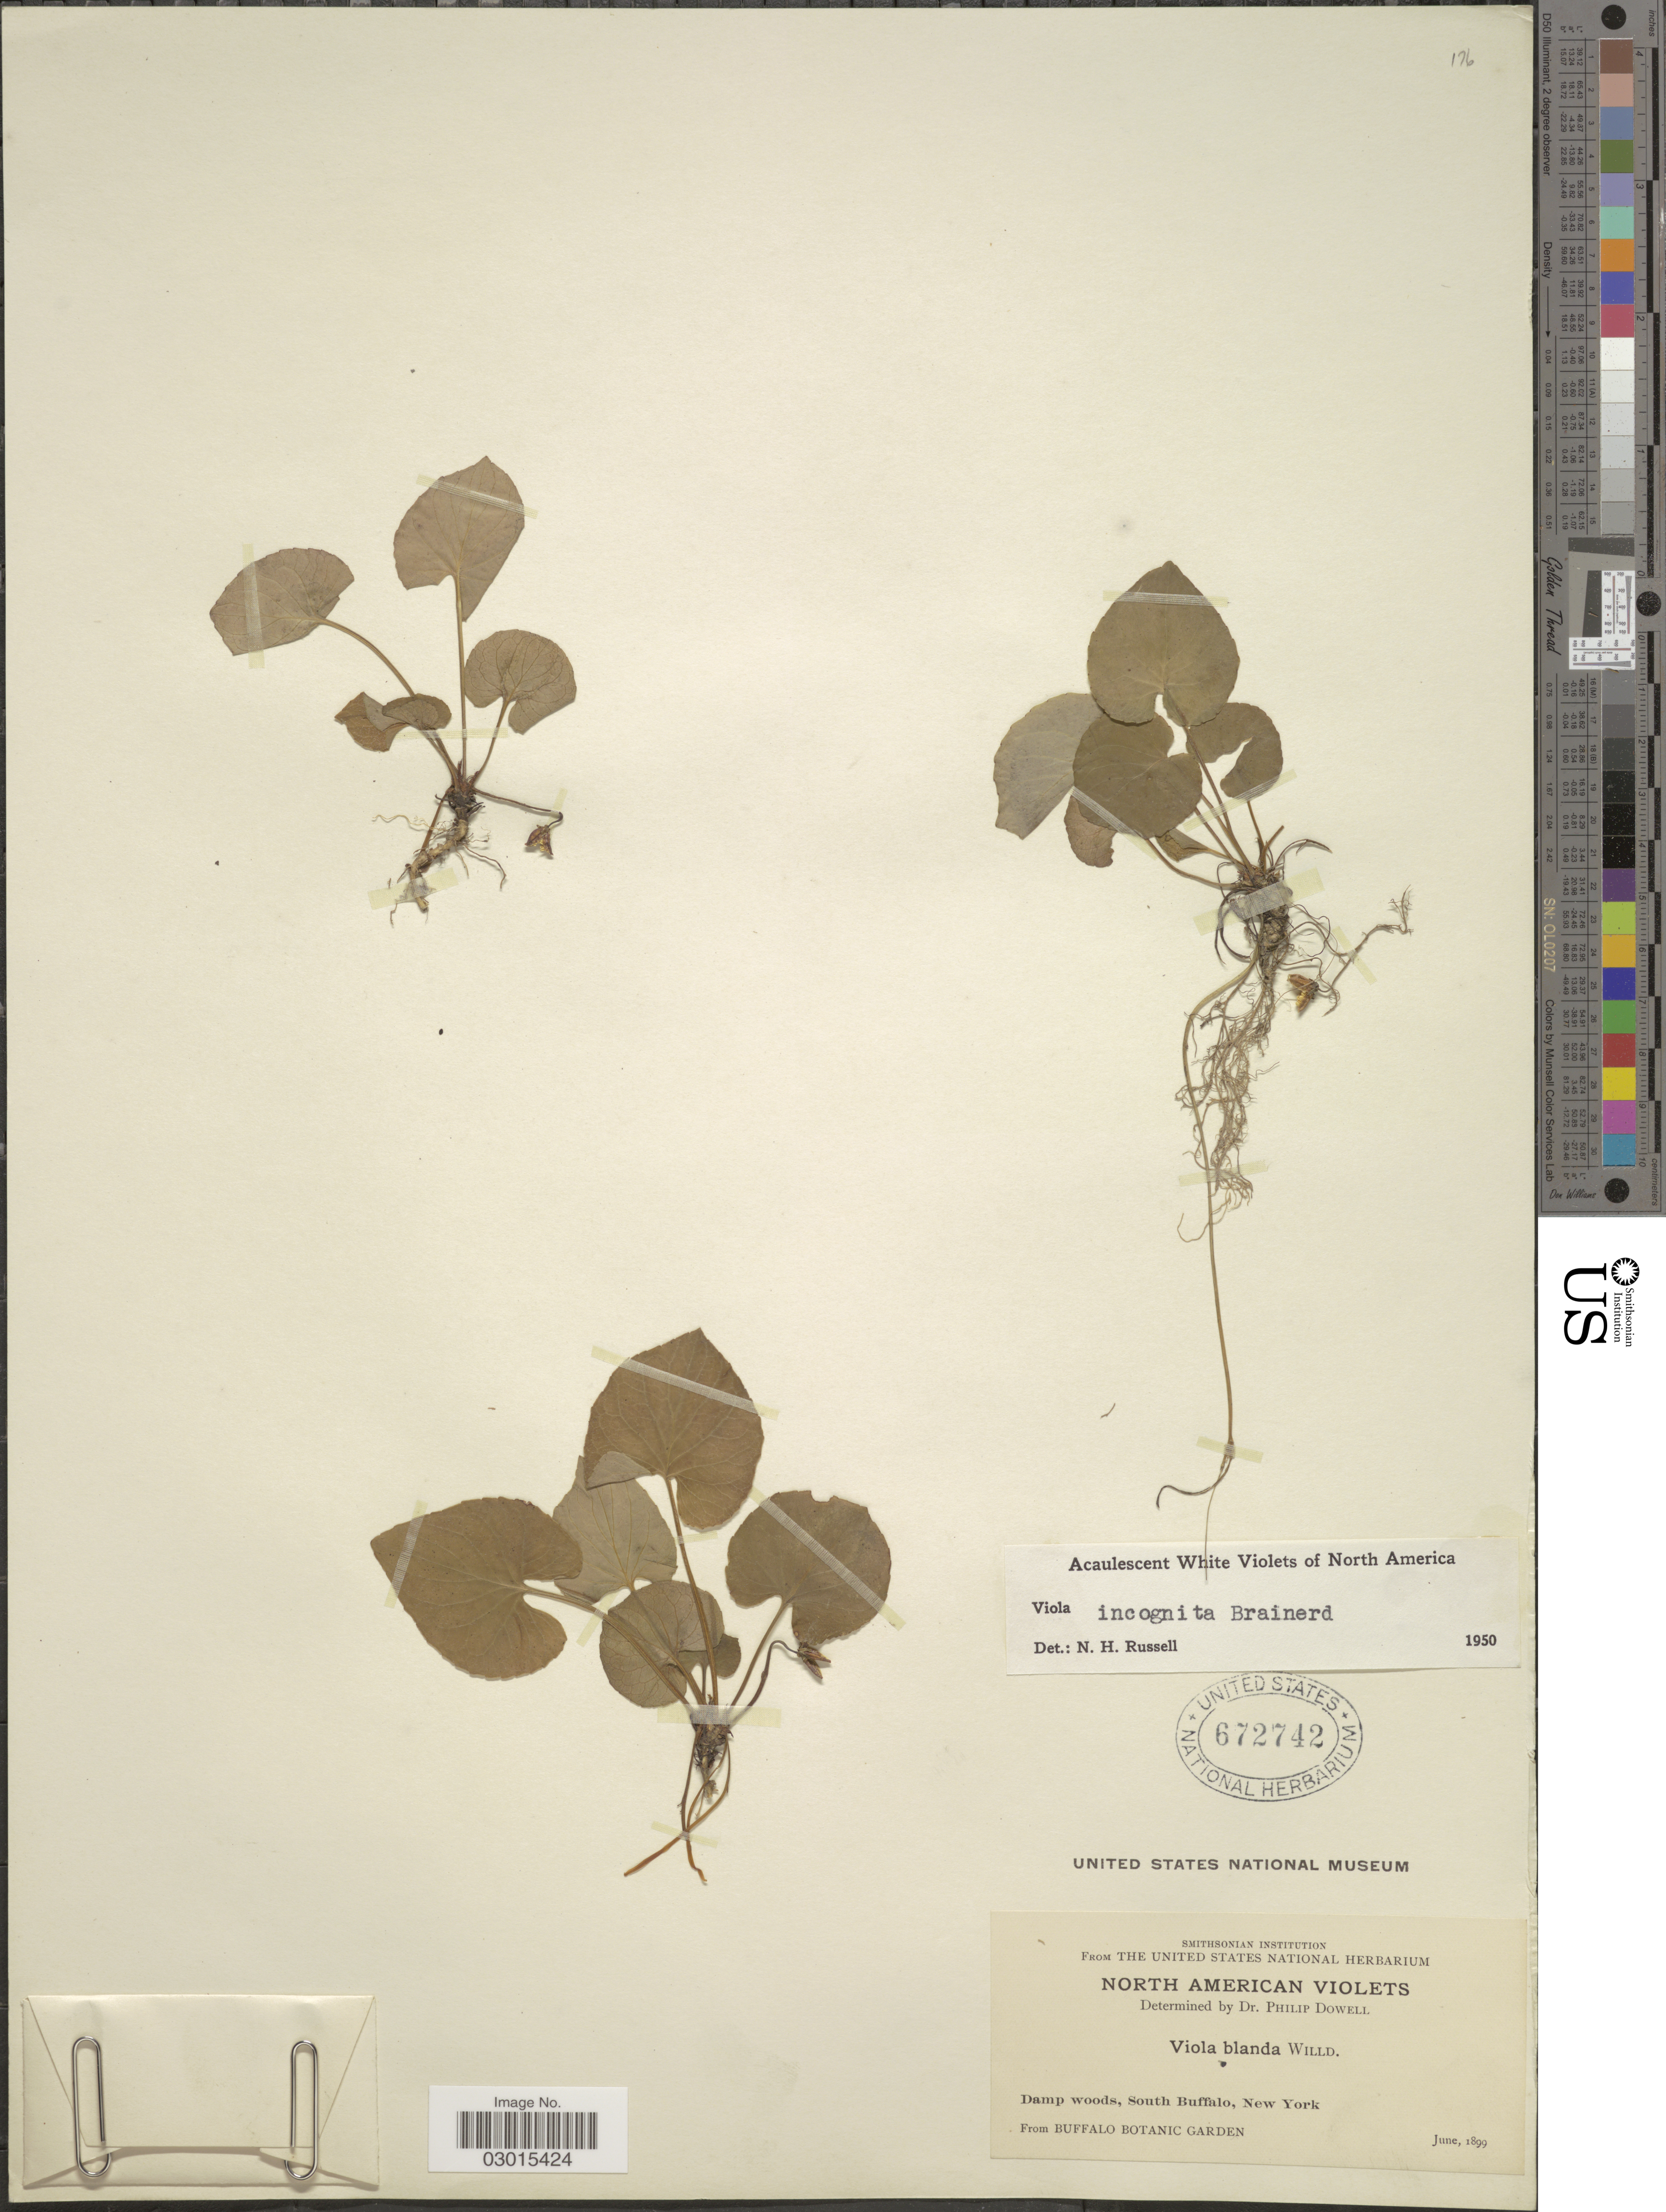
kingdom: Plantae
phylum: Tracheophyta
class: Magnoliopsida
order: Malpighiales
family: Violaceae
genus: Viola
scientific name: Viola incognita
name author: Brainerd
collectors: ex herb. Buffalo Botanic Garden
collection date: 1899-06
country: United States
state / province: New York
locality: South Buffalo.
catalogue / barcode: US 672742